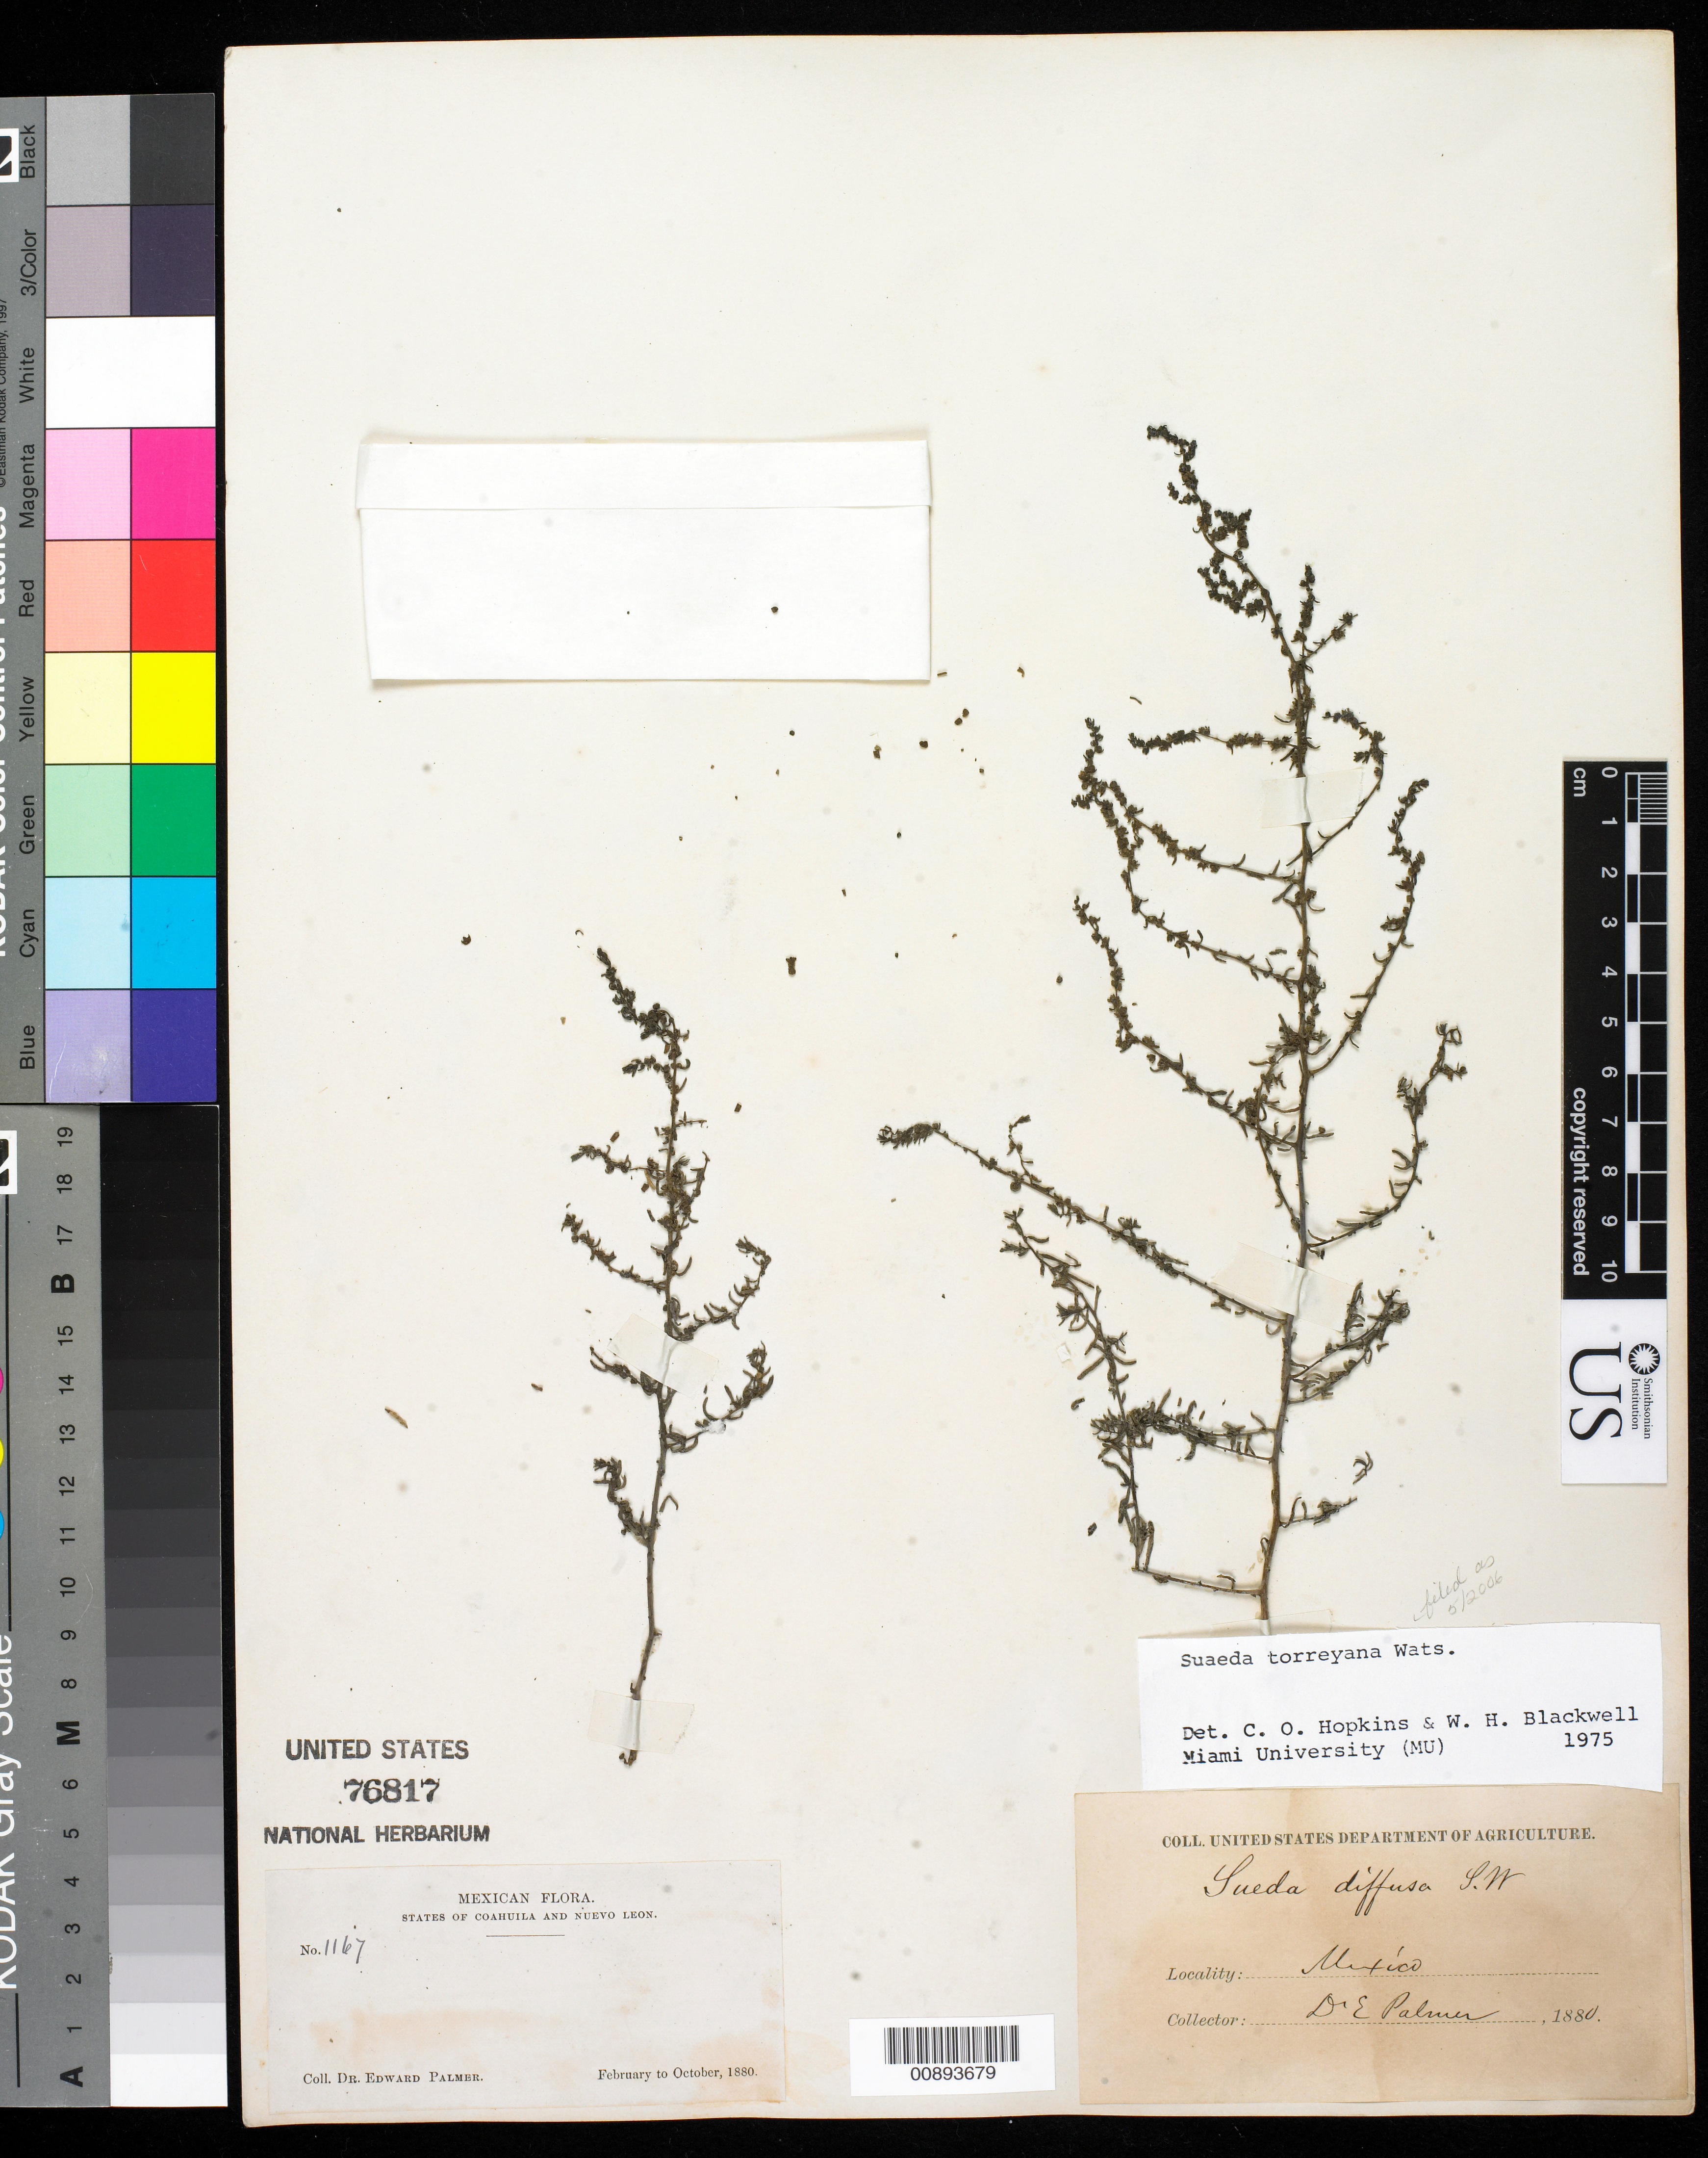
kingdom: Plantae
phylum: Tracheophyta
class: Magnoliopsida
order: Caryophyllales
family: Amaranthaceae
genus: Suaeda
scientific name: Suaeda torreyana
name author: S. Watson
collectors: E. Palmer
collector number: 1167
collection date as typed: Feb 1880 to -- Oct 1880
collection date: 1880-02/1880-10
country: Mexico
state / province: Coahuila / Nuevo León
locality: States of Coahuila and Nuevo León.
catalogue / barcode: US 76817